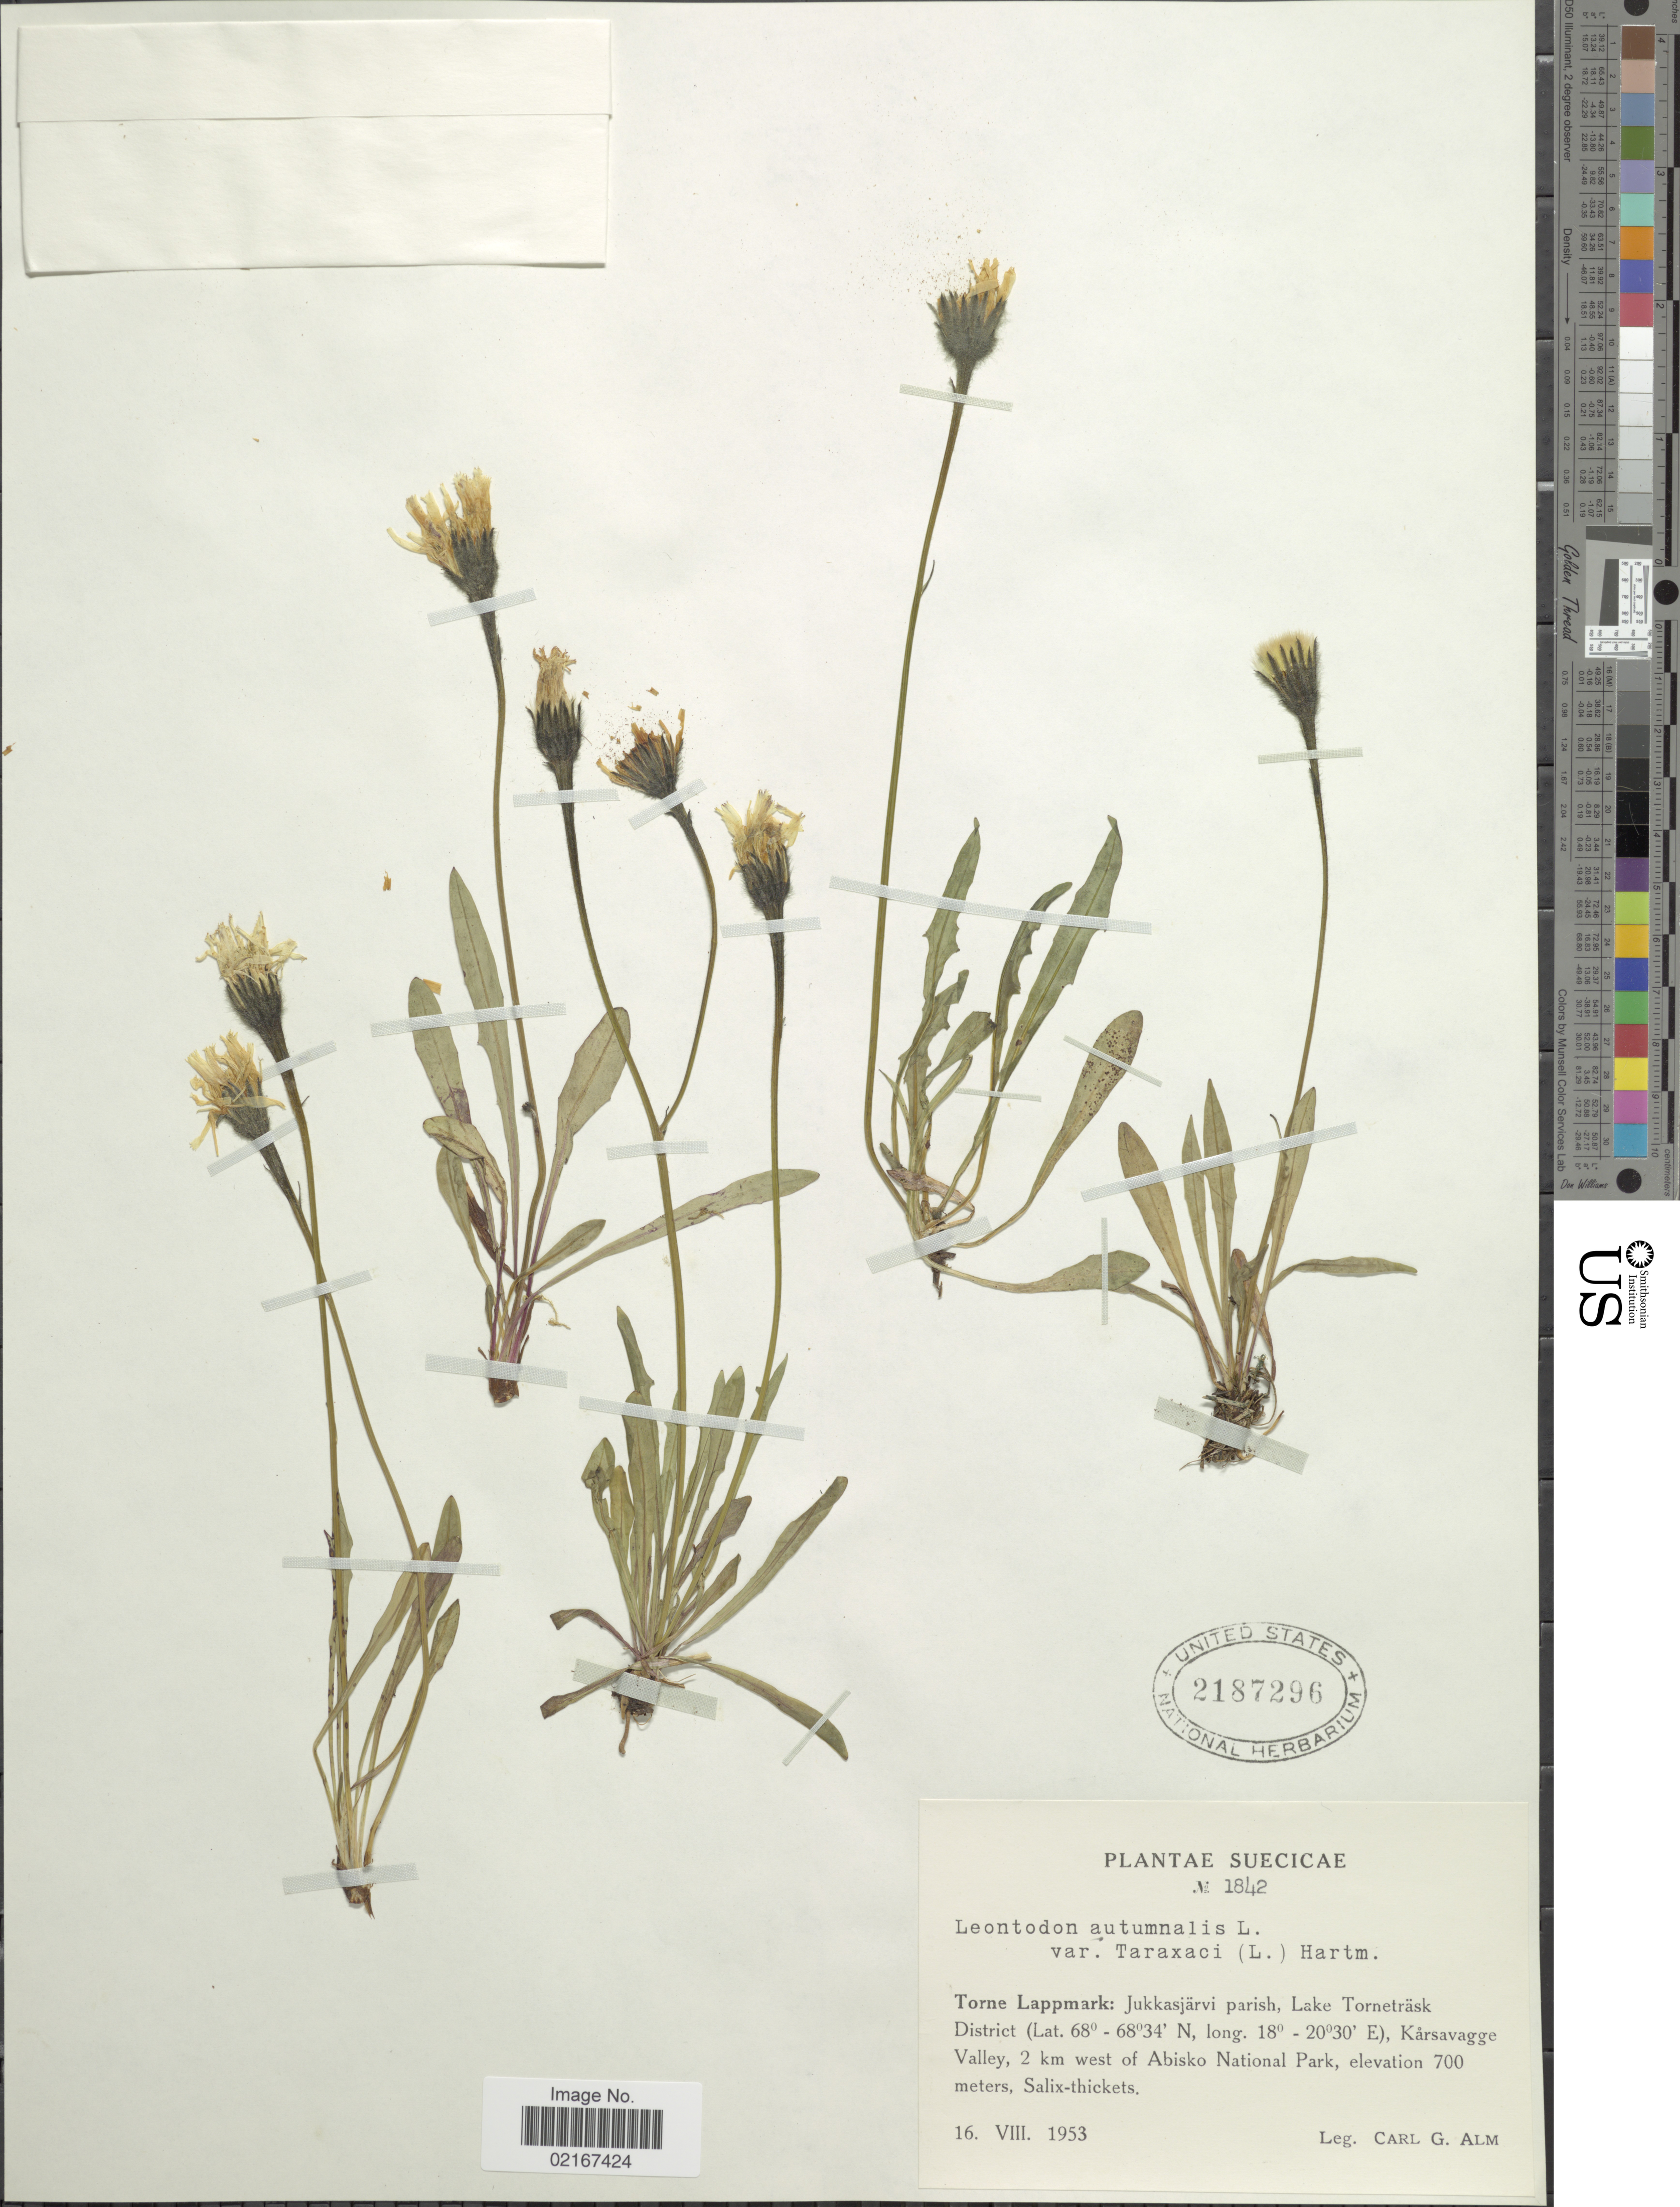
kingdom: Plantae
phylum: Tracheophyta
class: Magnoliopsida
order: Asterales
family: Asteraceae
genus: Scorzoneroides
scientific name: Scorzoneroides autumnalis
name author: (L.) Moench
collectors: C. G. Alm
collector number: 1842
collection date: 1953-08-16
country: Sweden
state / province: Norrbotten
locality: Suecicae, Torne Lappmark, Jukkasjarvi parish, Lake Tornetrask District, Karsavagge Valley, 2 km west of Abisko National Park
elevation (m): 700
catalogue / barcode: US 2187296